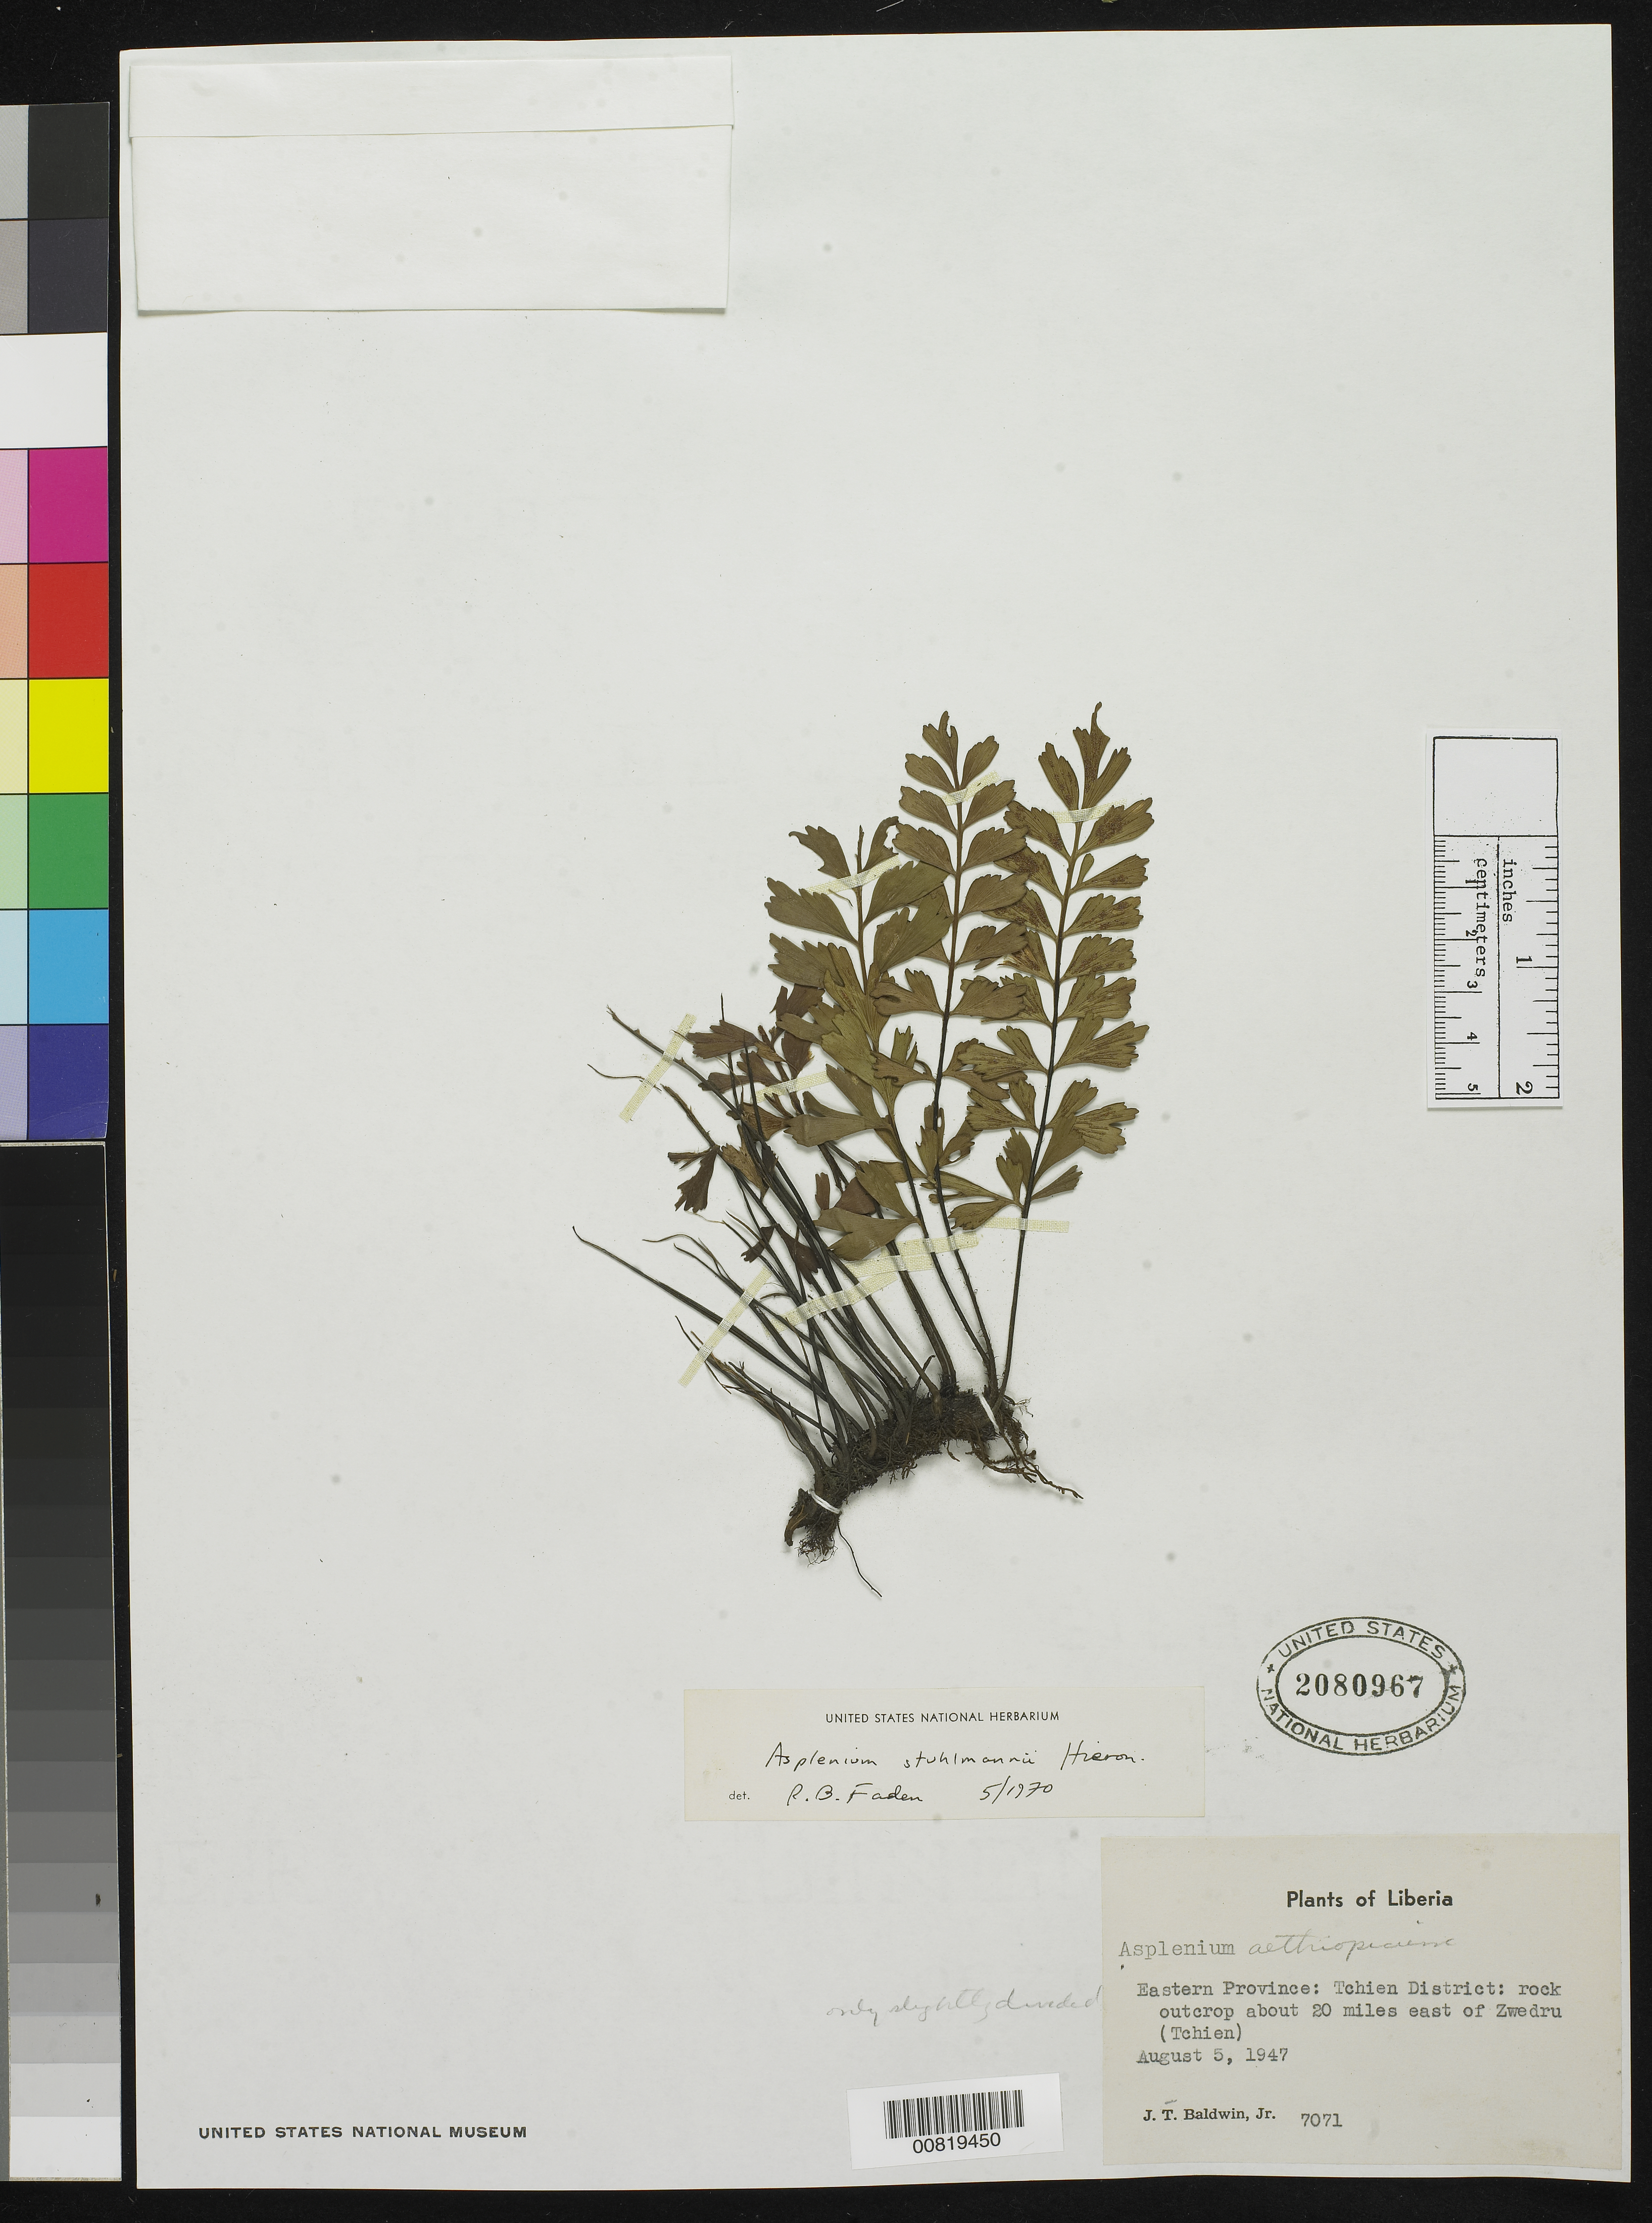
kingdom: Plantae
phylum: Tracheophyta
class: Polypodiopsida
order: Polypodiales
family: Aspleniaceae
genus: Asplenium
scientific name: Asplenium stuhlmannii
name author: Hieron.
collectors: J. T. Baldwin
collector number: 7071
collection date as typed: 5 Aug 1947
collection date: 1947-08-05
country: Liberia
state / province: Grand Gedeh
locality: Eastern Province: Tchien District, about 20 miles E of Zwedru (Tchien)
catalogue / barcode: US 2080967